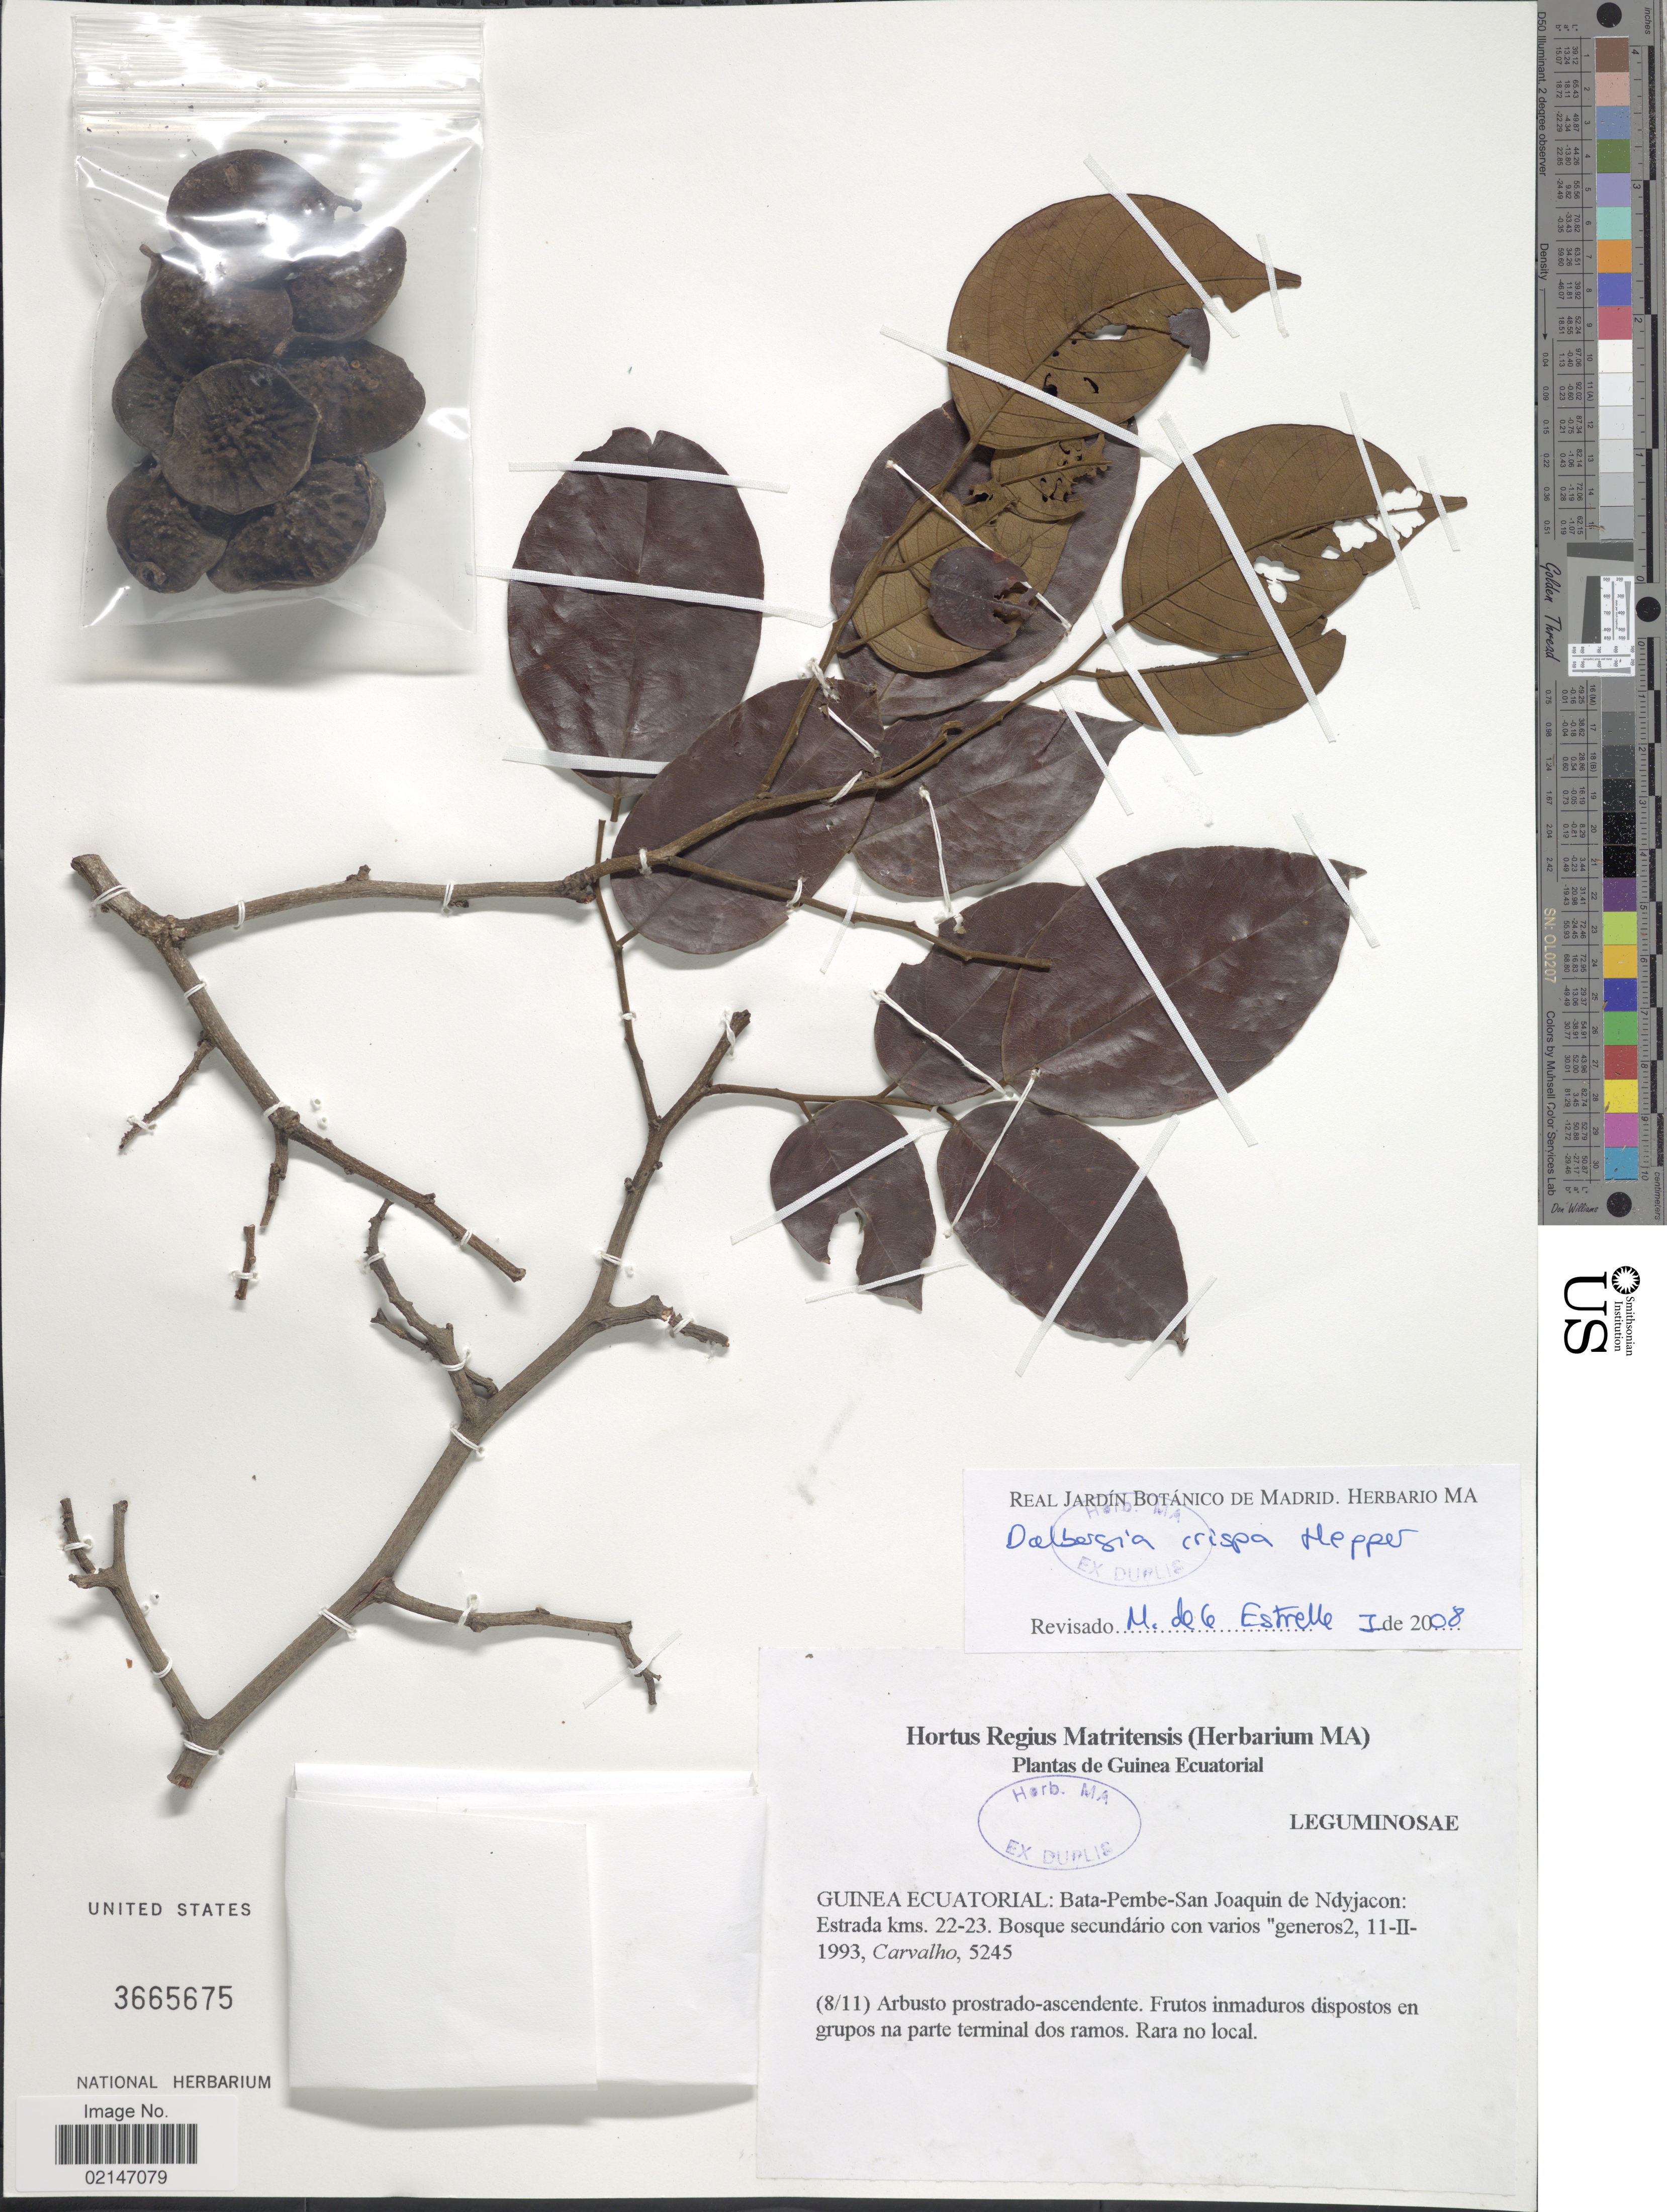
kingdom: Plantae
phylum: Tracheophyta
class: Magnoliopsida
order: Fabales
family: Fabaceae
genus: Dalbergia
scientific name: Dalbergia crispa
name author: Hepper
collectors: Carvalho, --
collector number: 5245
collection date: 1993-02-11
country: Equatorial Guinea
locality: Bata-Pembe-San Joaquin de Ndyjacon, estrada kms. 22-23, bosque secundario con varios generos 2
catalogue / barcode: US 3665675